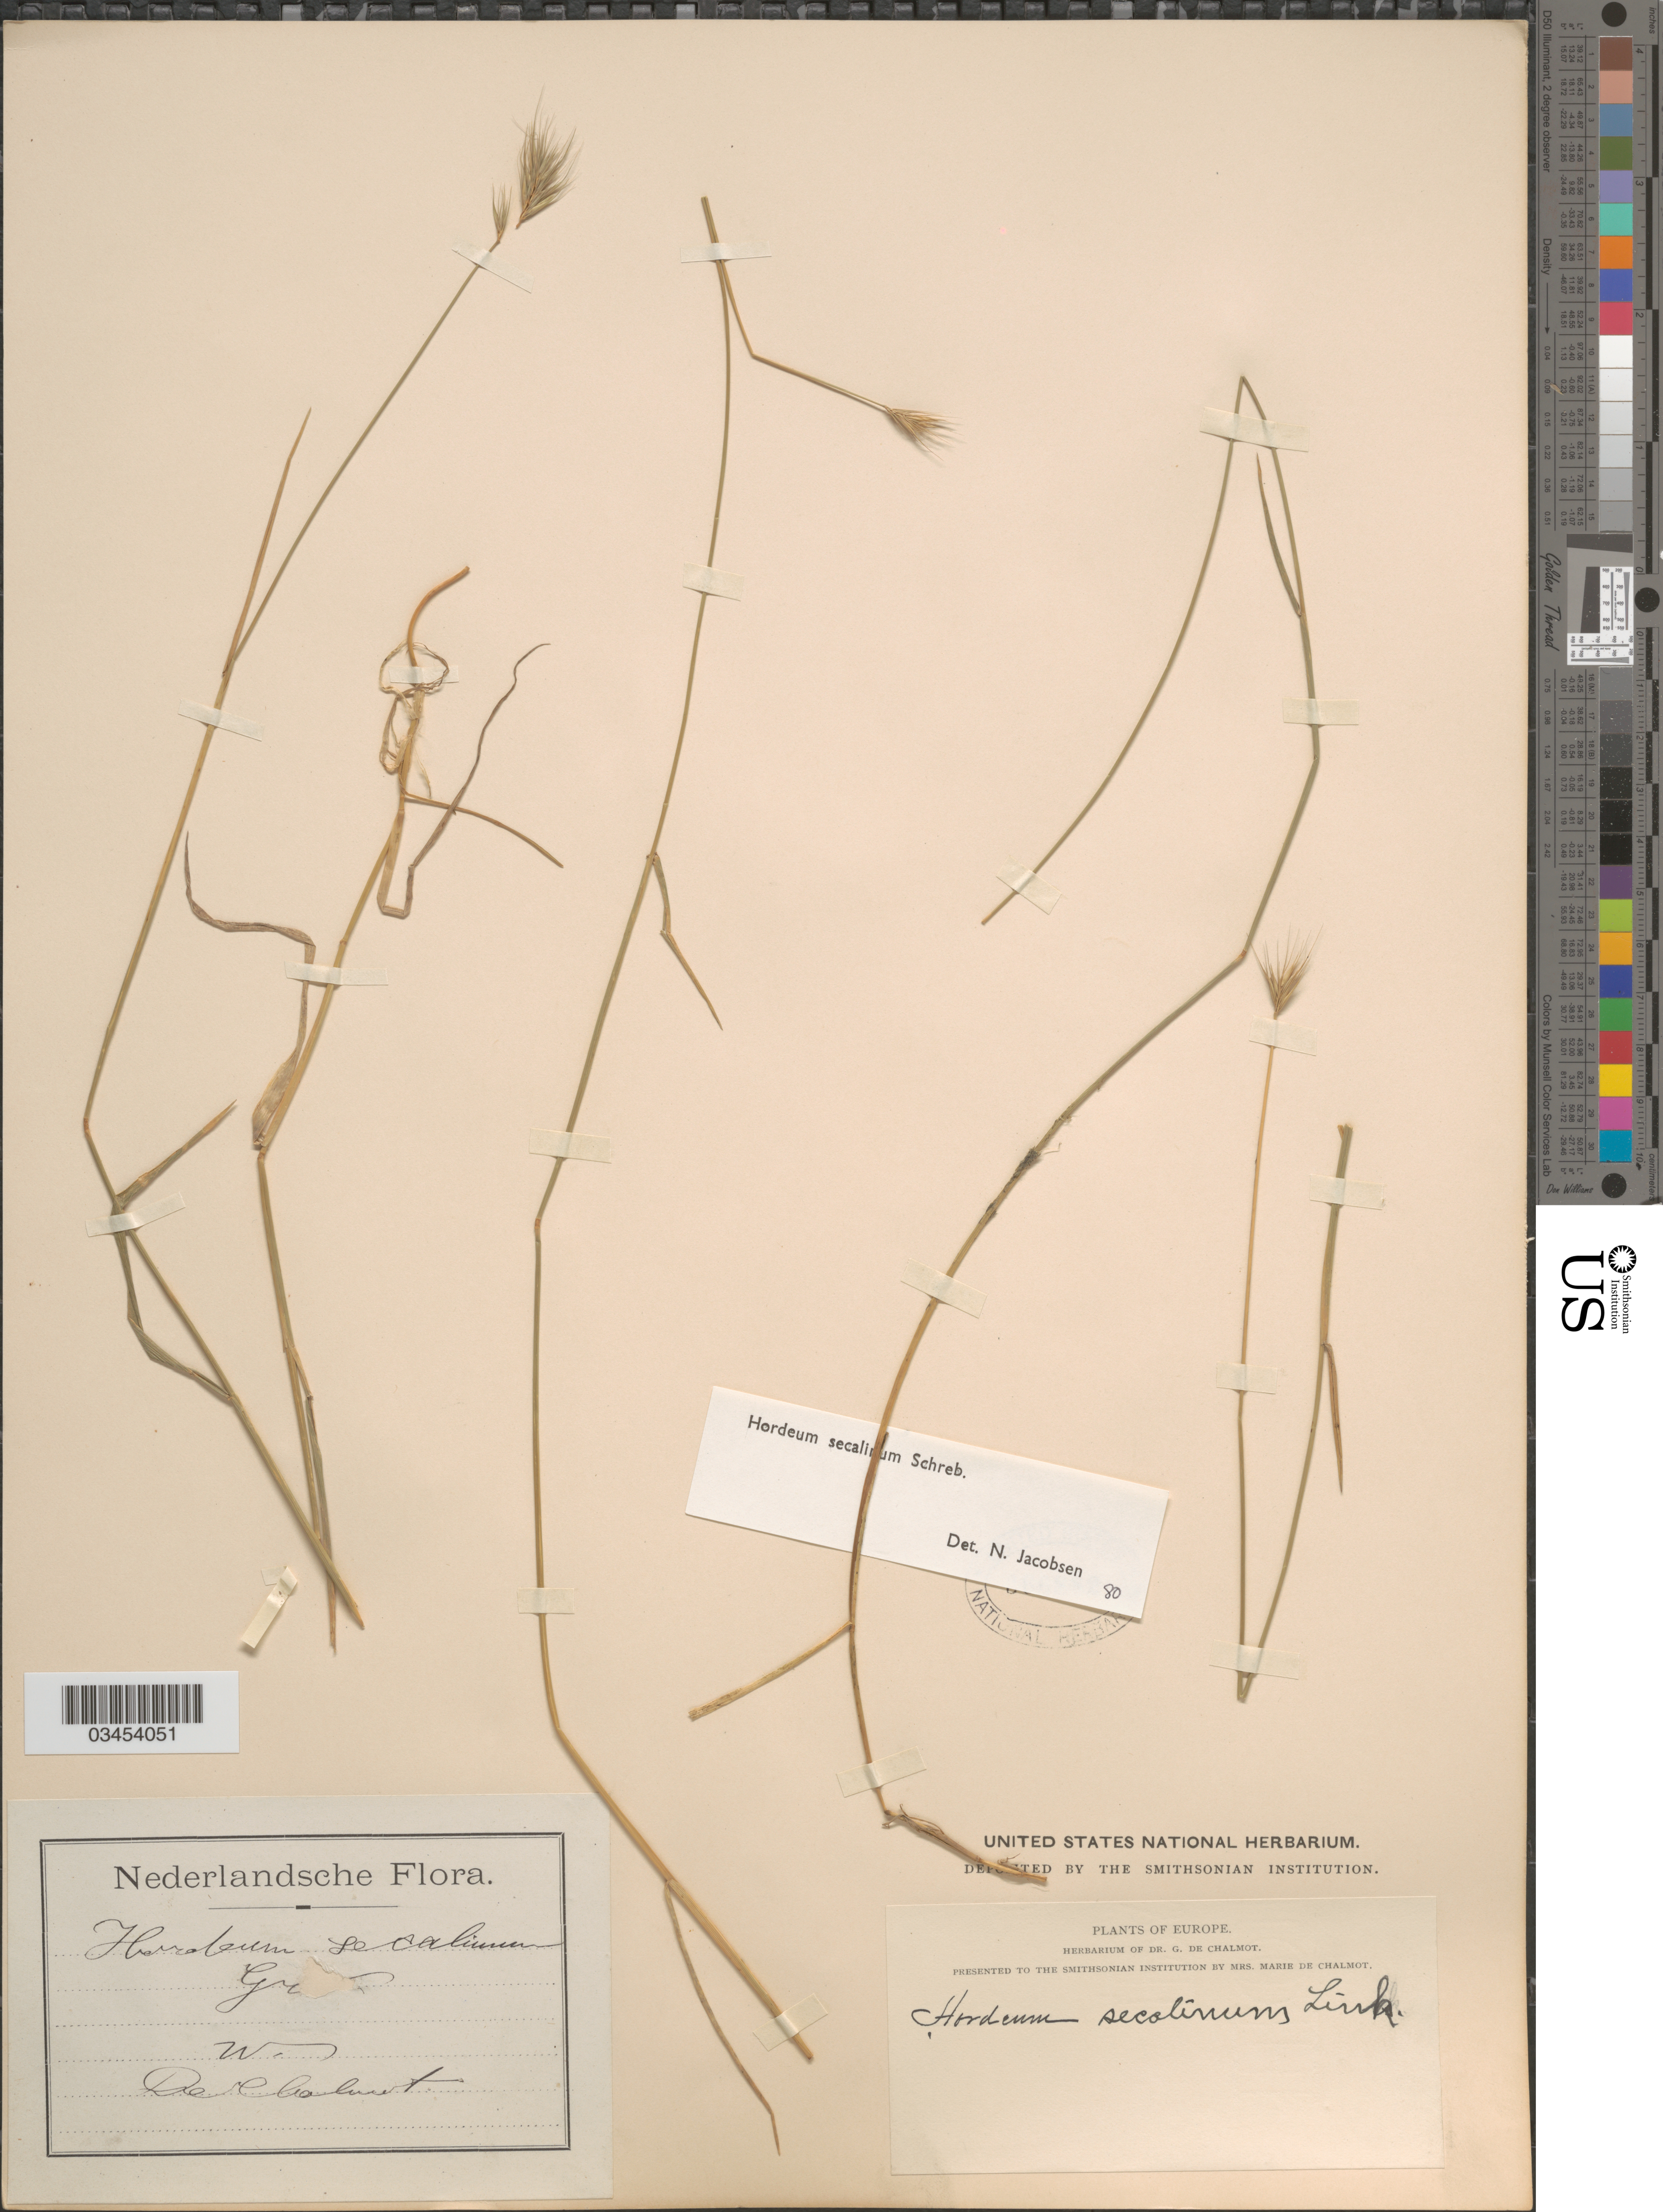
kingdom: Plantae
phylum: Tracheophyta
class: Liliopsida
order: Poales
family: Poaceae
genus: Hordeum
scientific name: Hordeum secalinum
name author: Schreb.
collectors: G. de Chalmot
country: Netherlands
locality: Nederlandsche. W.